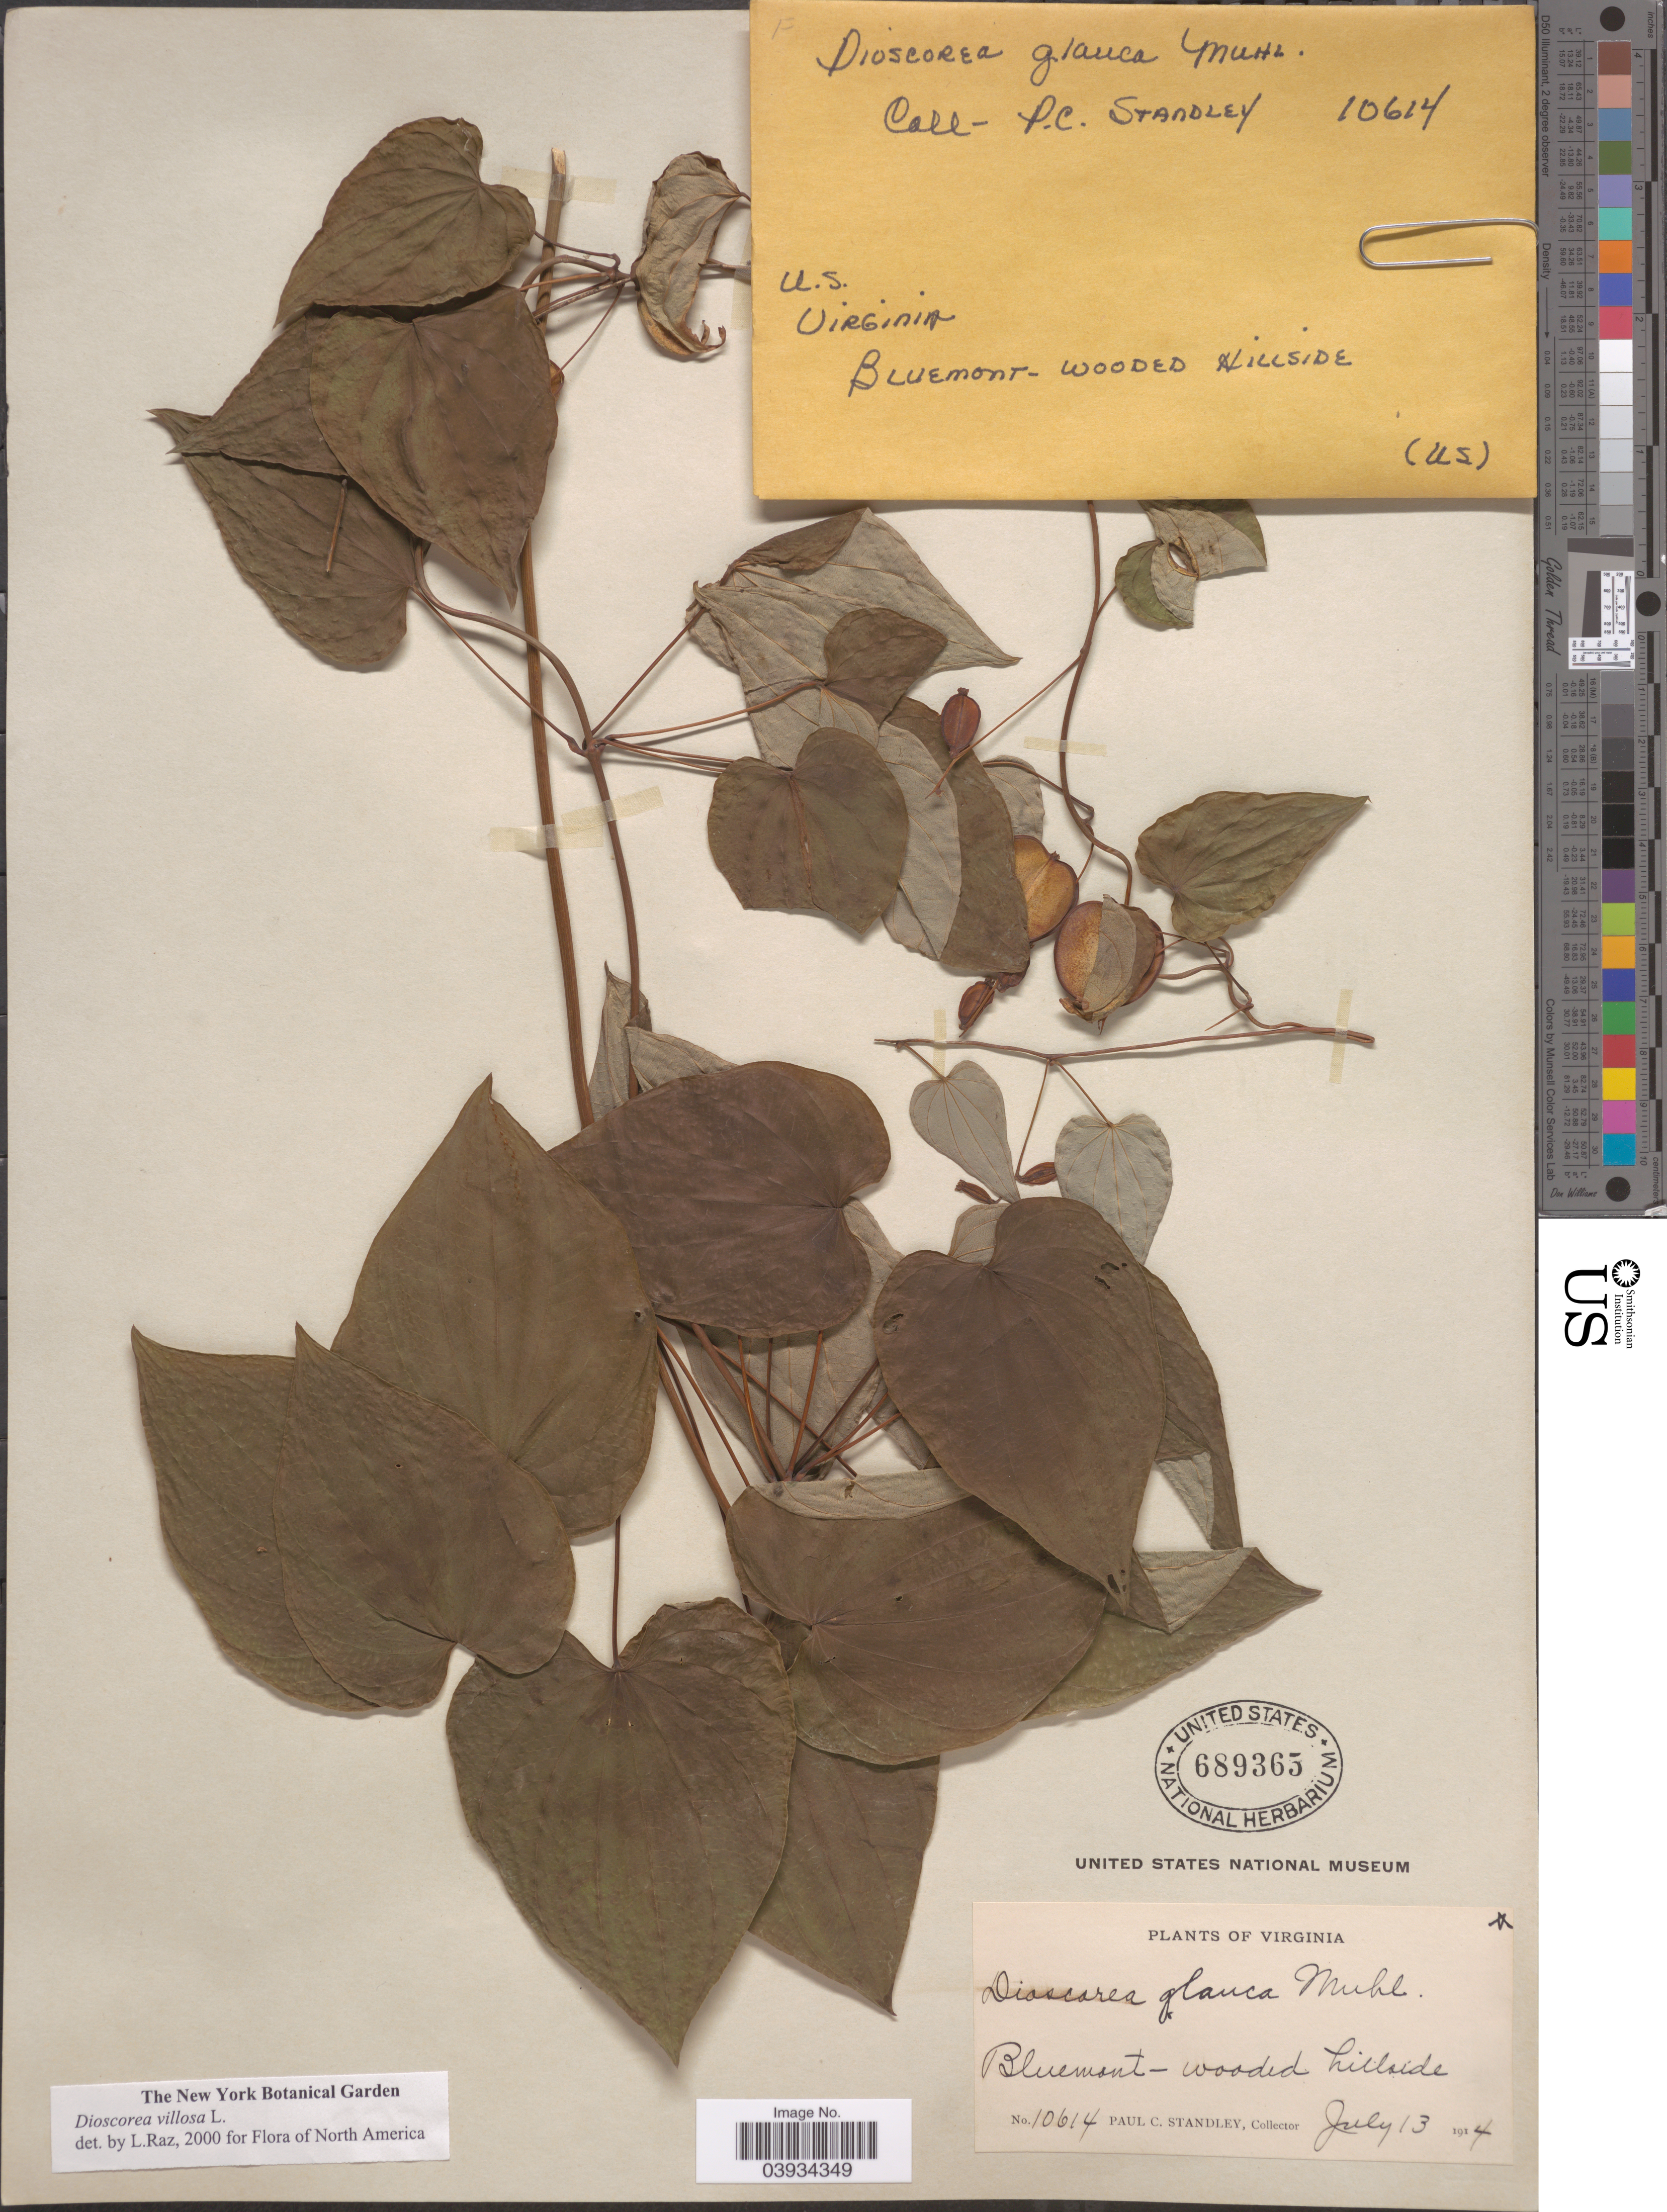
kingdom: Plantae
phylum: Tracheophyta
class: Liliopsida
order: Dioscoreales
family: Dioscoreaceae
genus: Dioscorea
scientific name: Dioscorea villosa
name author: L.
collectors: P. C. Standley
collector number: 10614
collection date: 1914-07-13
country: United States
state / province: Virginia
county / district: Loudoun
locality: Bluemont - wooded hillside.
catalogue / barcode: US 689365